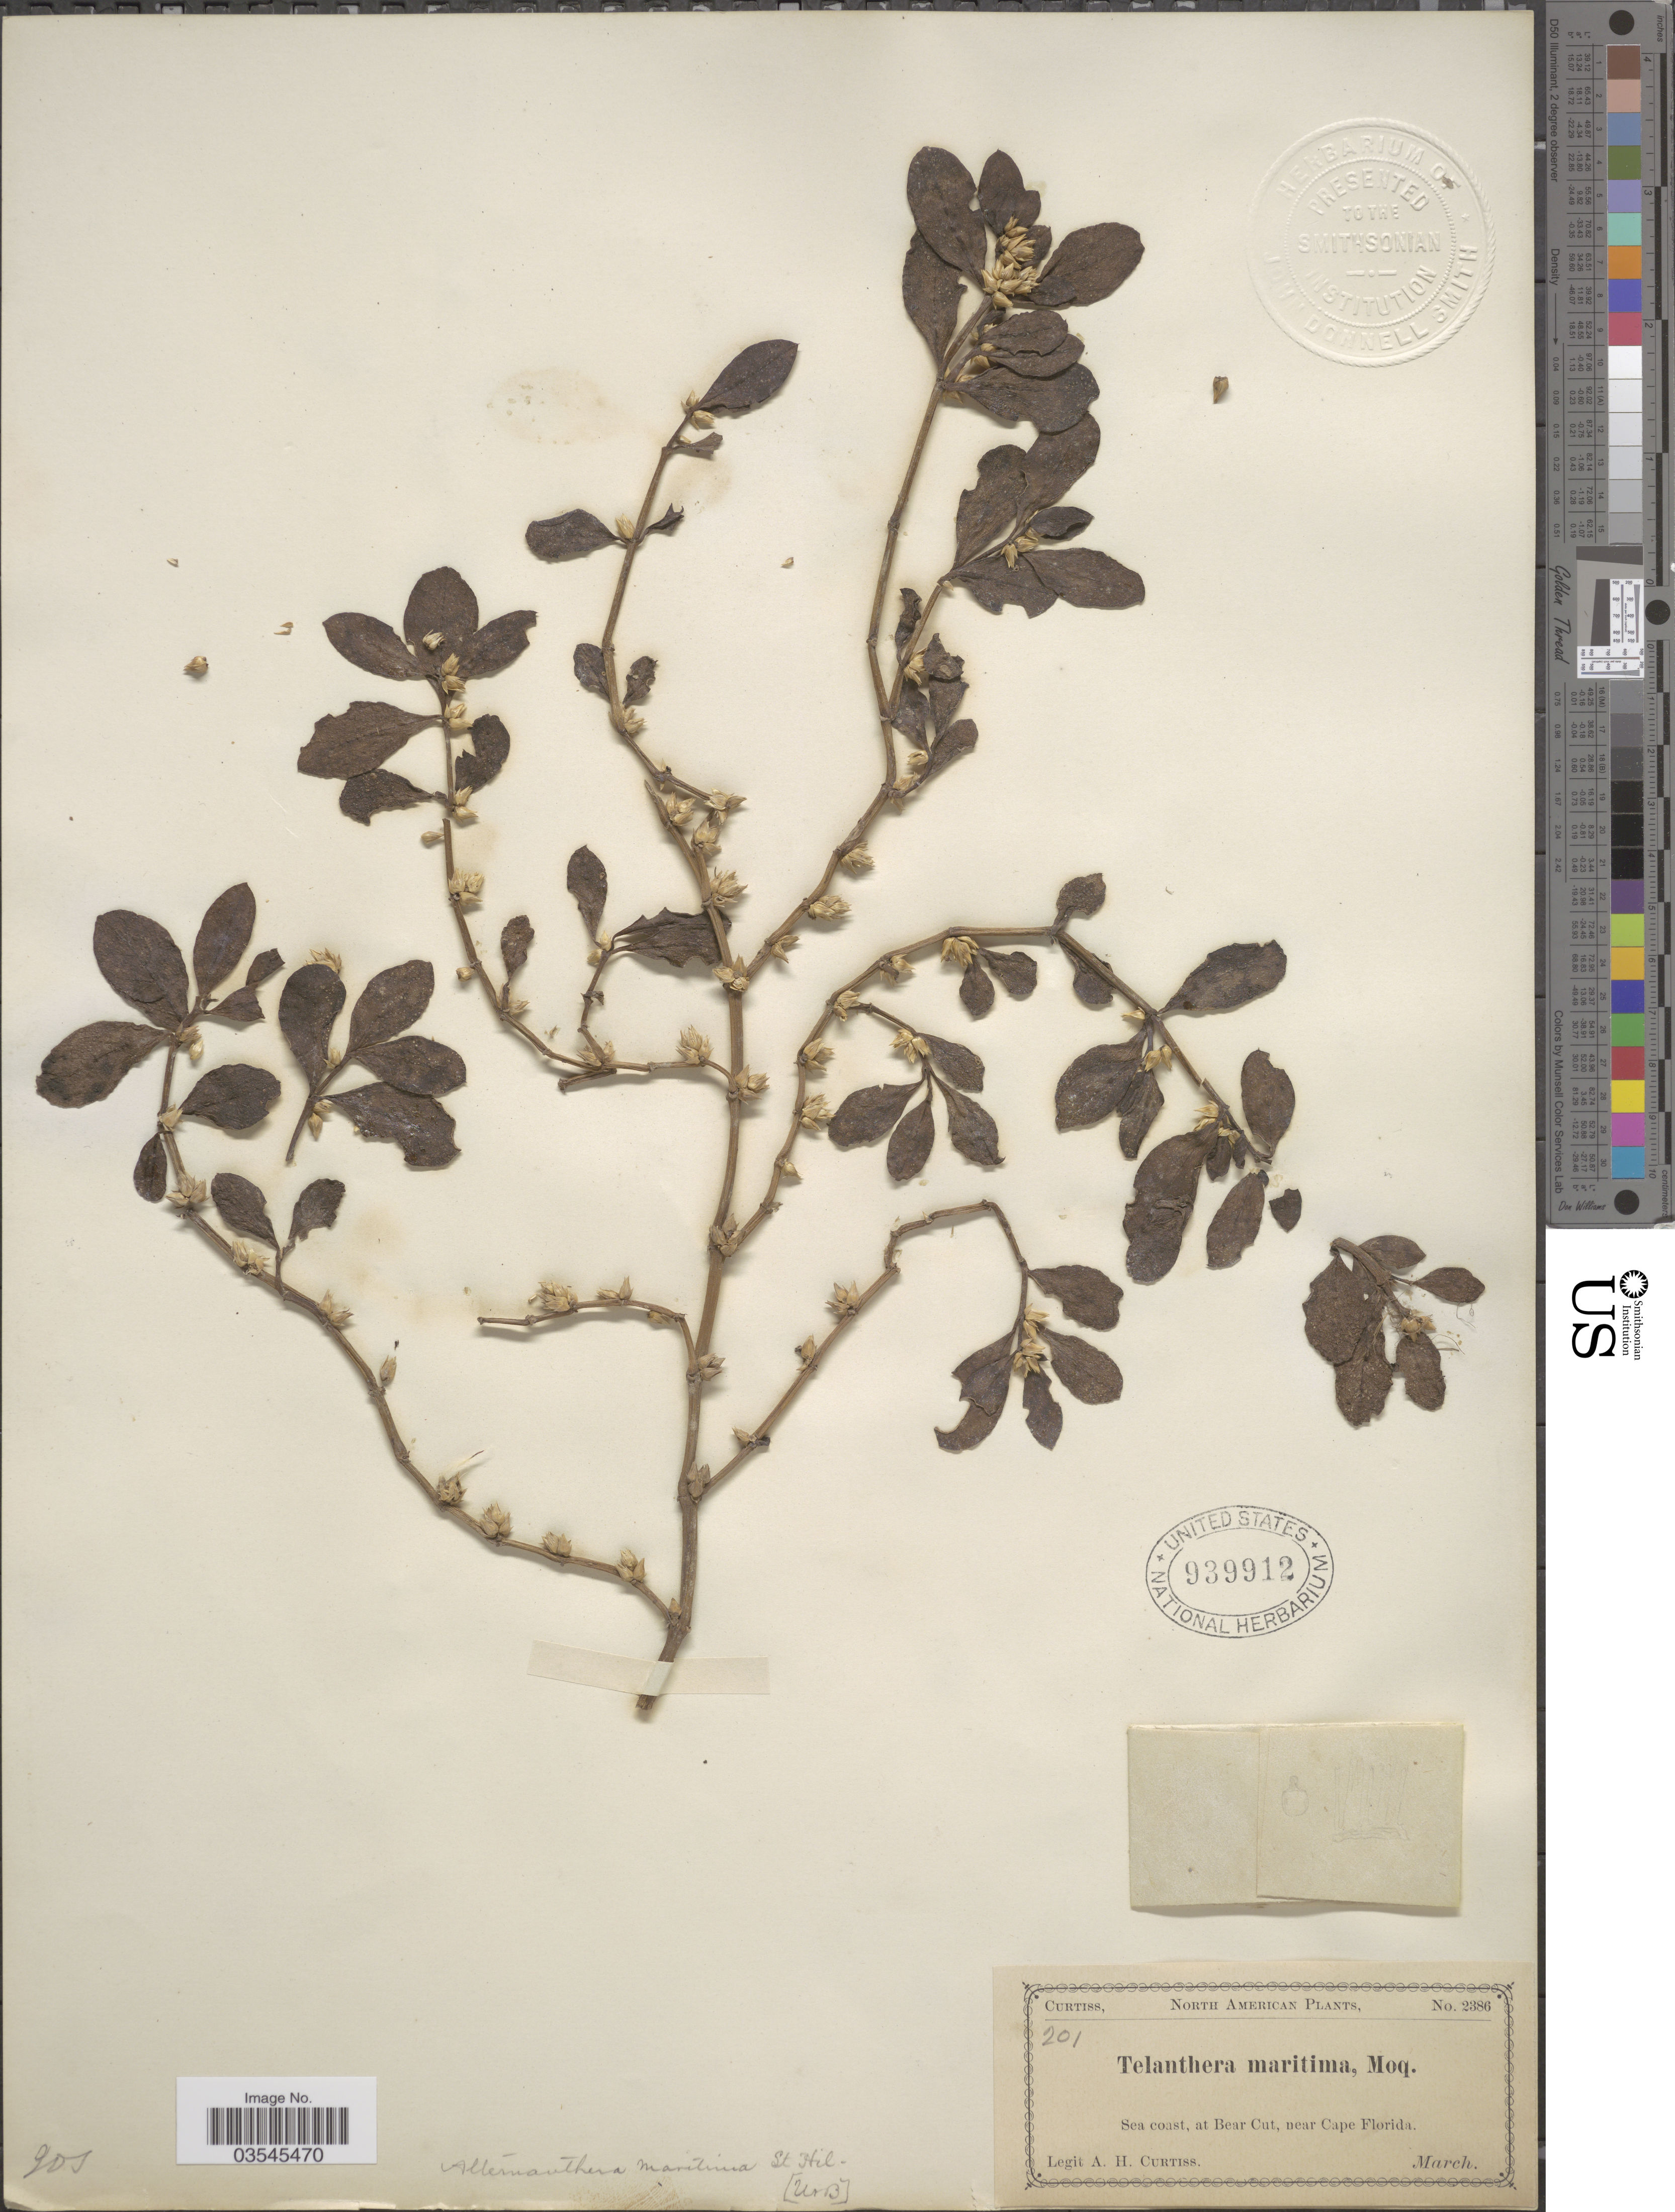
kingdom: Plantae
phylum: Tracheophyta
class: Magnoliopsida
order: Caryophyllales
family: Amaranthaceae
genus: Alternanthera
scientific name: Alternanthera maritima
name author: (Mart.) A. St.-Hil.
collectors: A. H. Curtiss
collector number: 2386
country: United States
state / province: Florida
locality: Sea coast, at Bear Cut, near Cape Florida.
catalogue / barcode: US 939912